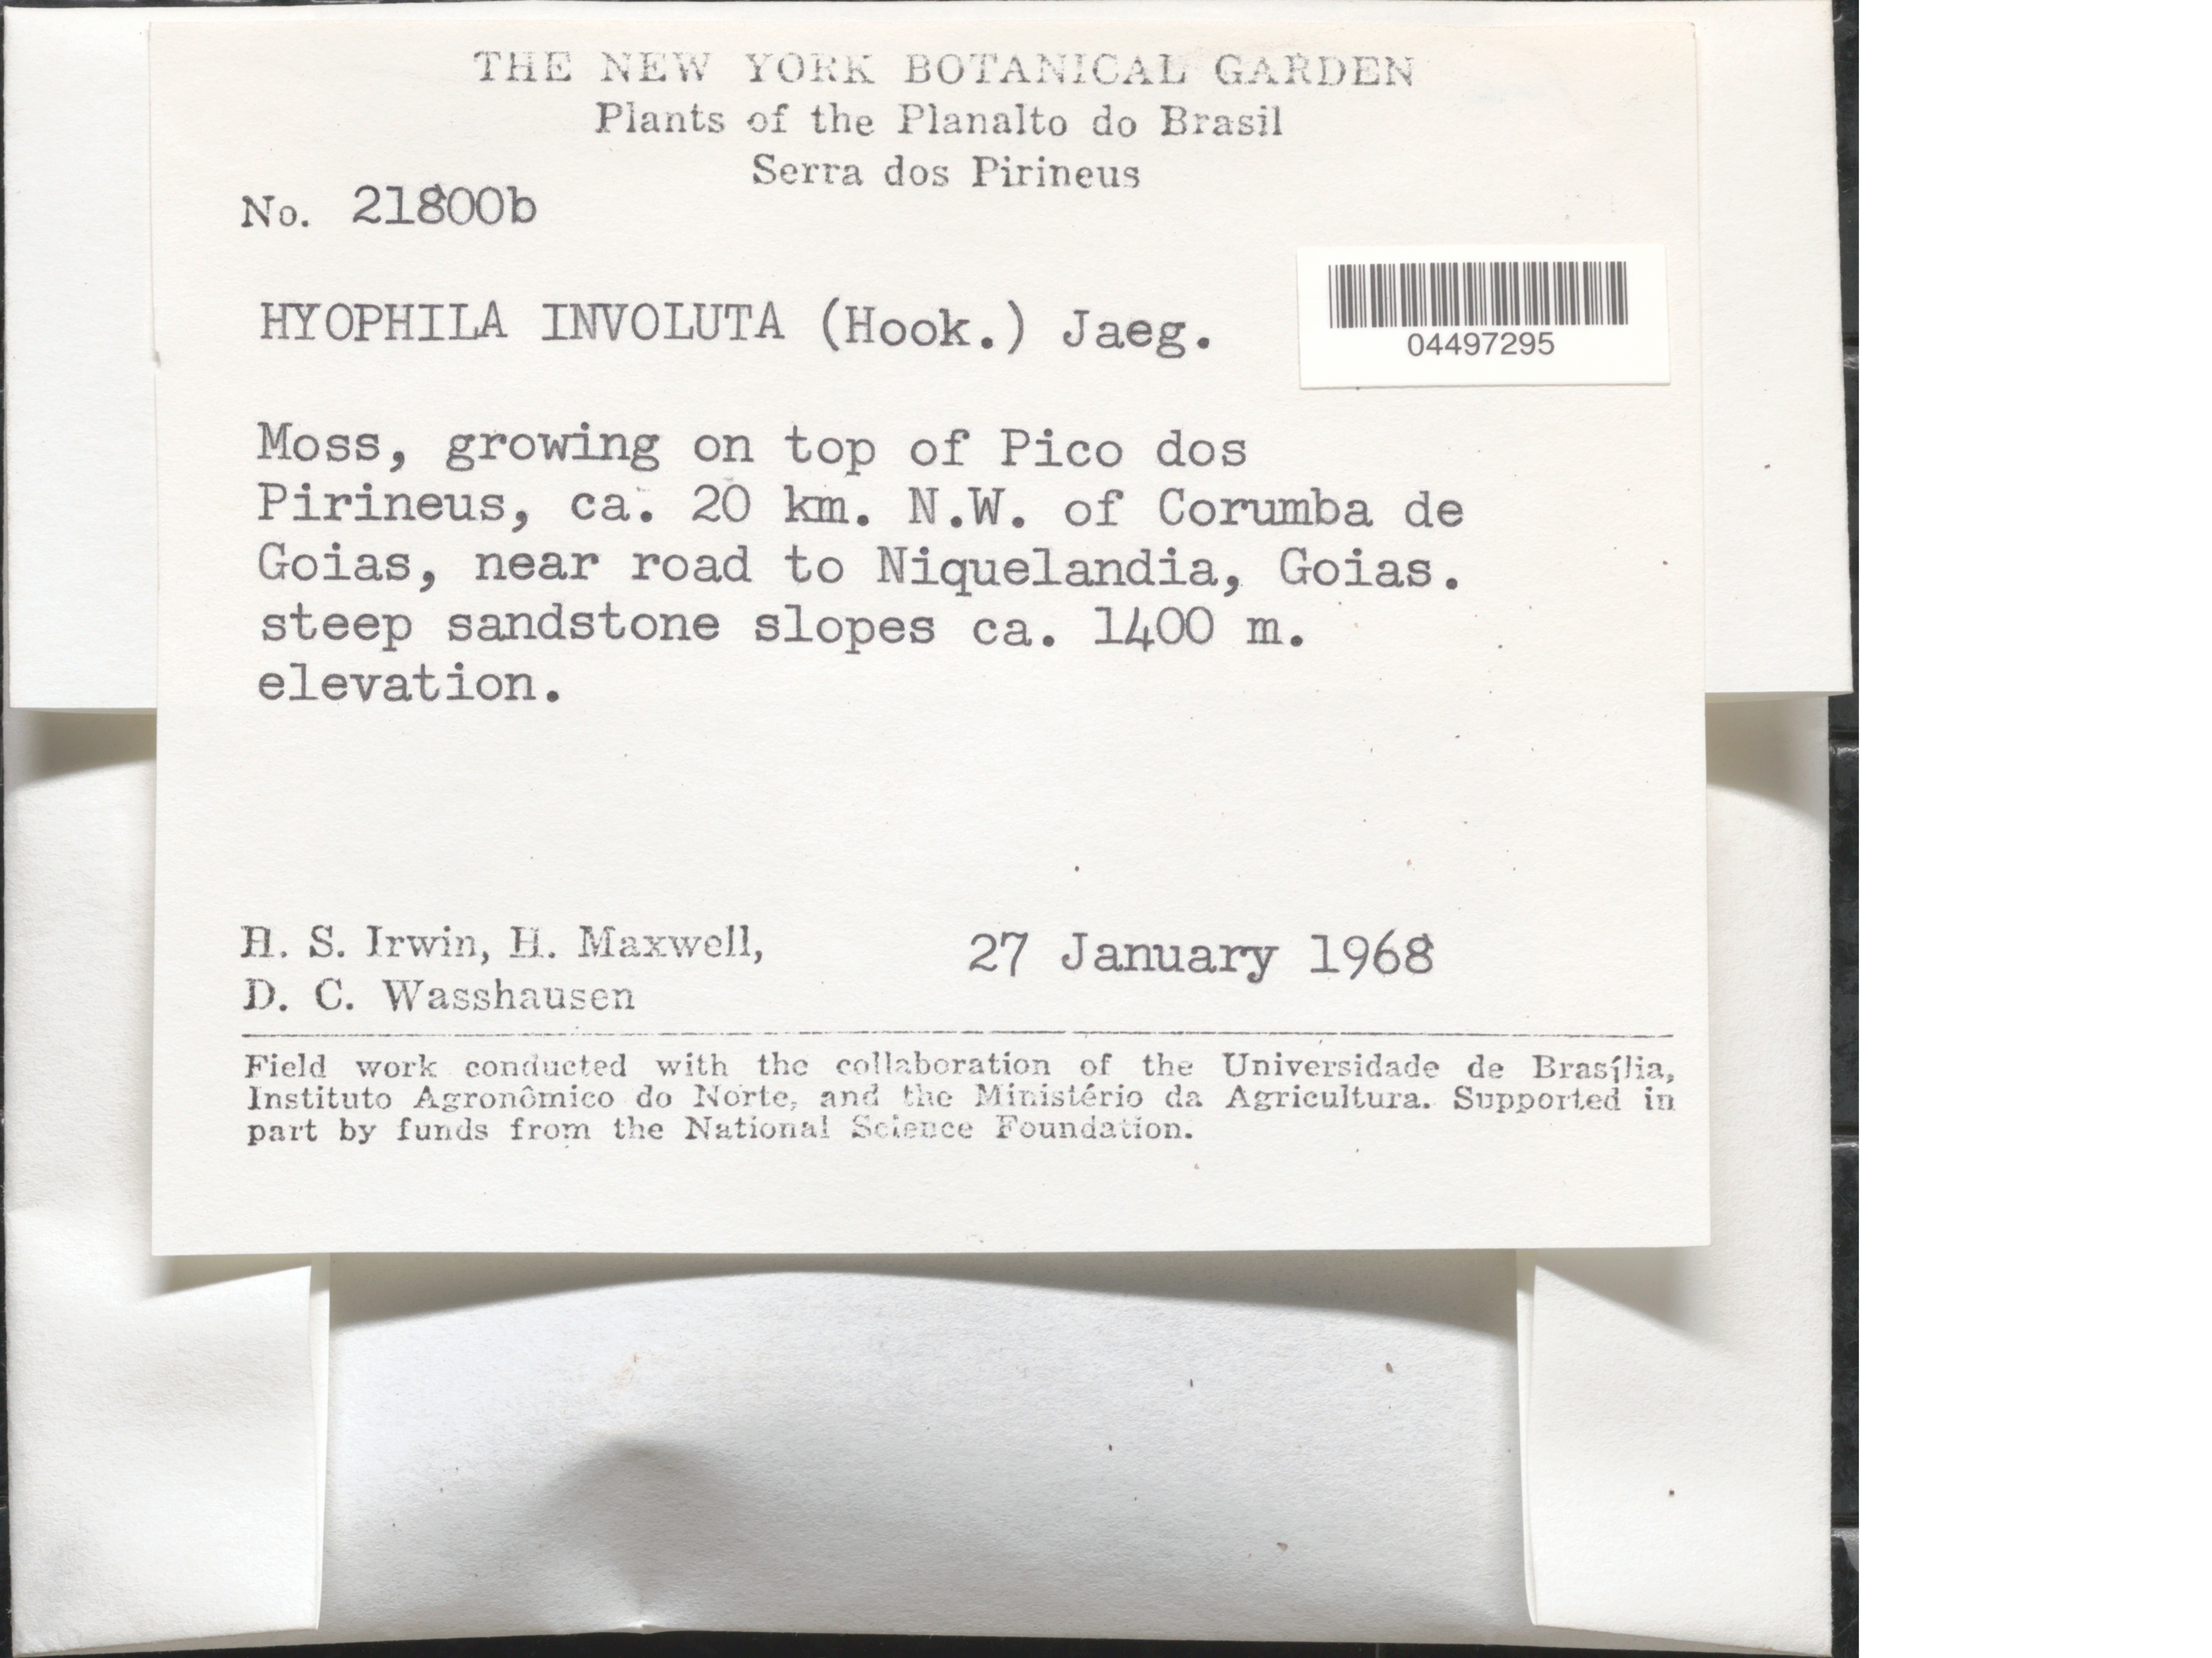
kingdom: Plantae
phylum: Bryophyta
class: Bryopsida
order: Pottiales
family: Pottiaceae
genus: Hyophila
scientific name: Hyophila involuta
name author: (Hook.) A. Jaeger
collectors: H. Irwin, H. Maxwell & D. C. Wasshausen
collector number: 21800b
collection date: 1968-01-27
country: Brazil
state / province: Goiás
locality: On top of Pico dos Pirineus, ca. 20 km. N.W. of Corumba de Goias, near road to Niquelandia, Goias.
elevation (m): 1400